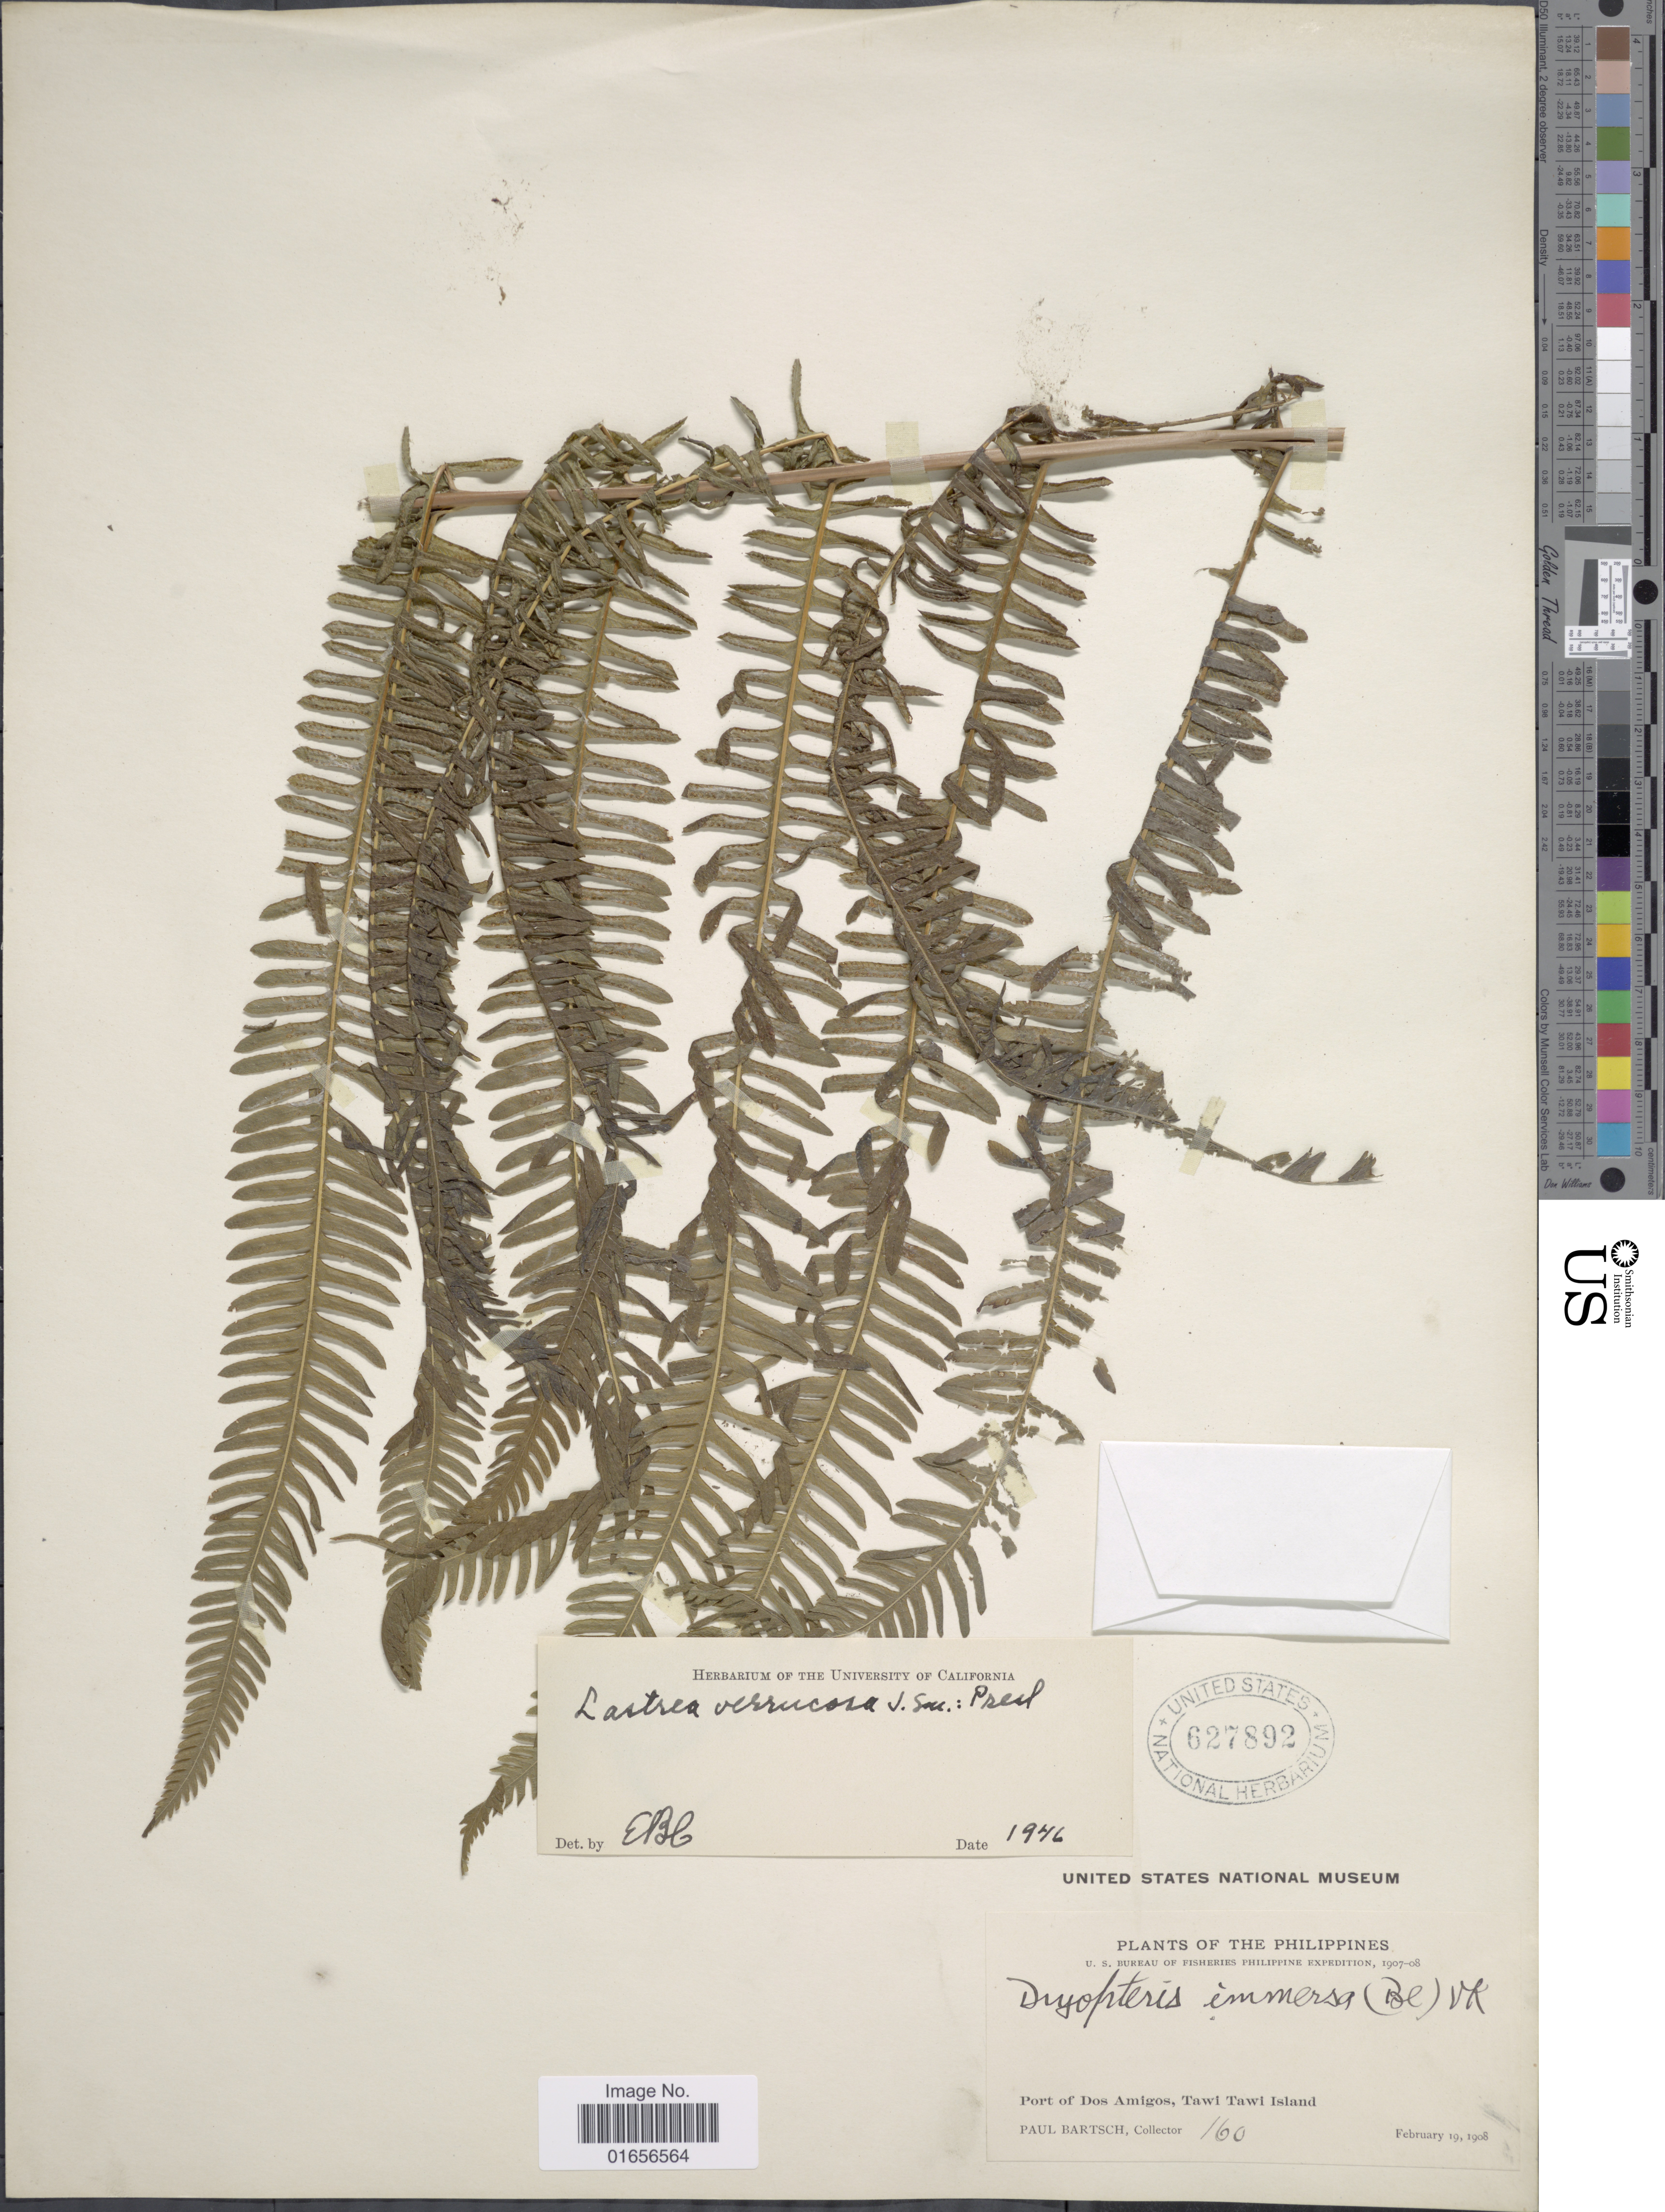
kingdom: Plantae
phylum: Tracheophyta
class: Polypodiopsida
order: Polypodiales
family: Thelypteridaceae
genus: Amphineuron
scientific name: Amphineuron immersum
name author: (Blume) Holttum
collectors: P. Bartsch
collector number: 160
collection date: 1908-02-19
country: Philippines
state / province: Muslim Mindanao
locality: The Philippines, Port of Dos Amigos, Tawi Tawi Island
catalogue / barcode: US 627892